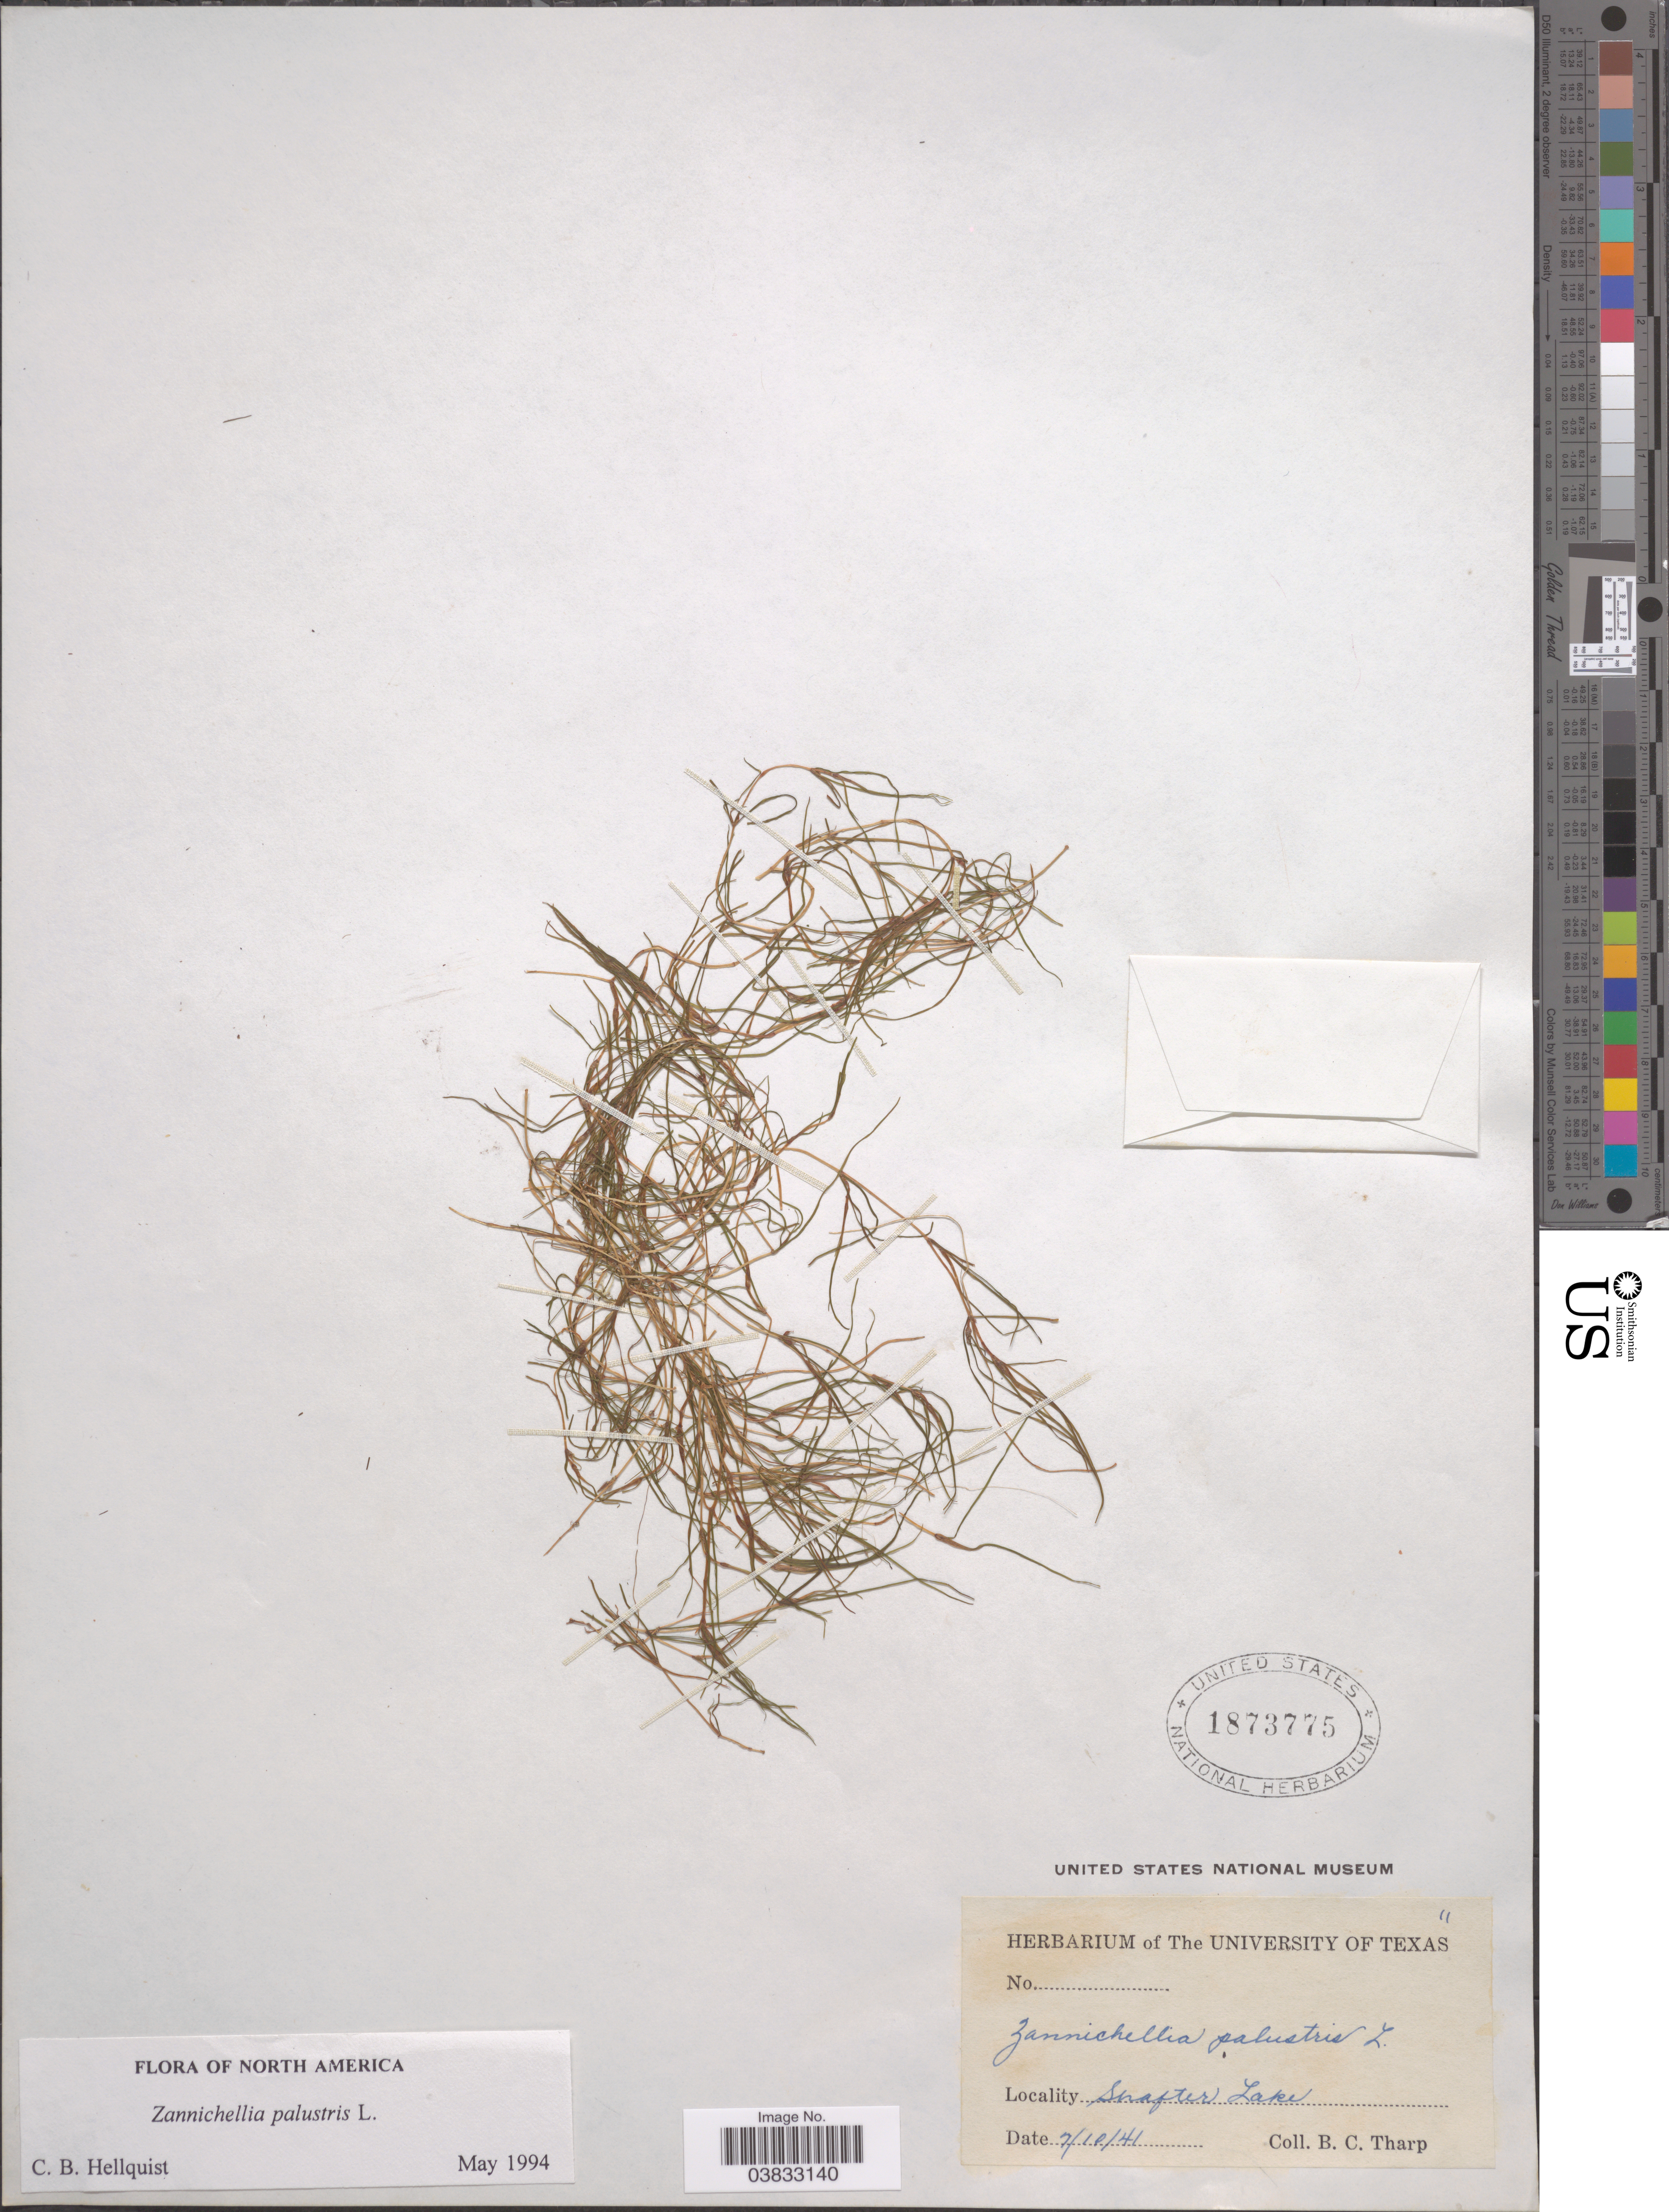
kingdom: Plantae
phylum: Tracheophyta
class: Liliopsida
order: Alismatales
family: Potamogetonaceae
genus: Zannichellia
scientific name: Zannichellia palustris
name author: L.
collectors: B. C. Tharp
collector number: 11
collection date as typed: Transcribed d/m/y: 10/7/41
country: United States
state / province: Texas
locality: Snafter Lake.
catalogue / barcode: US 1873775